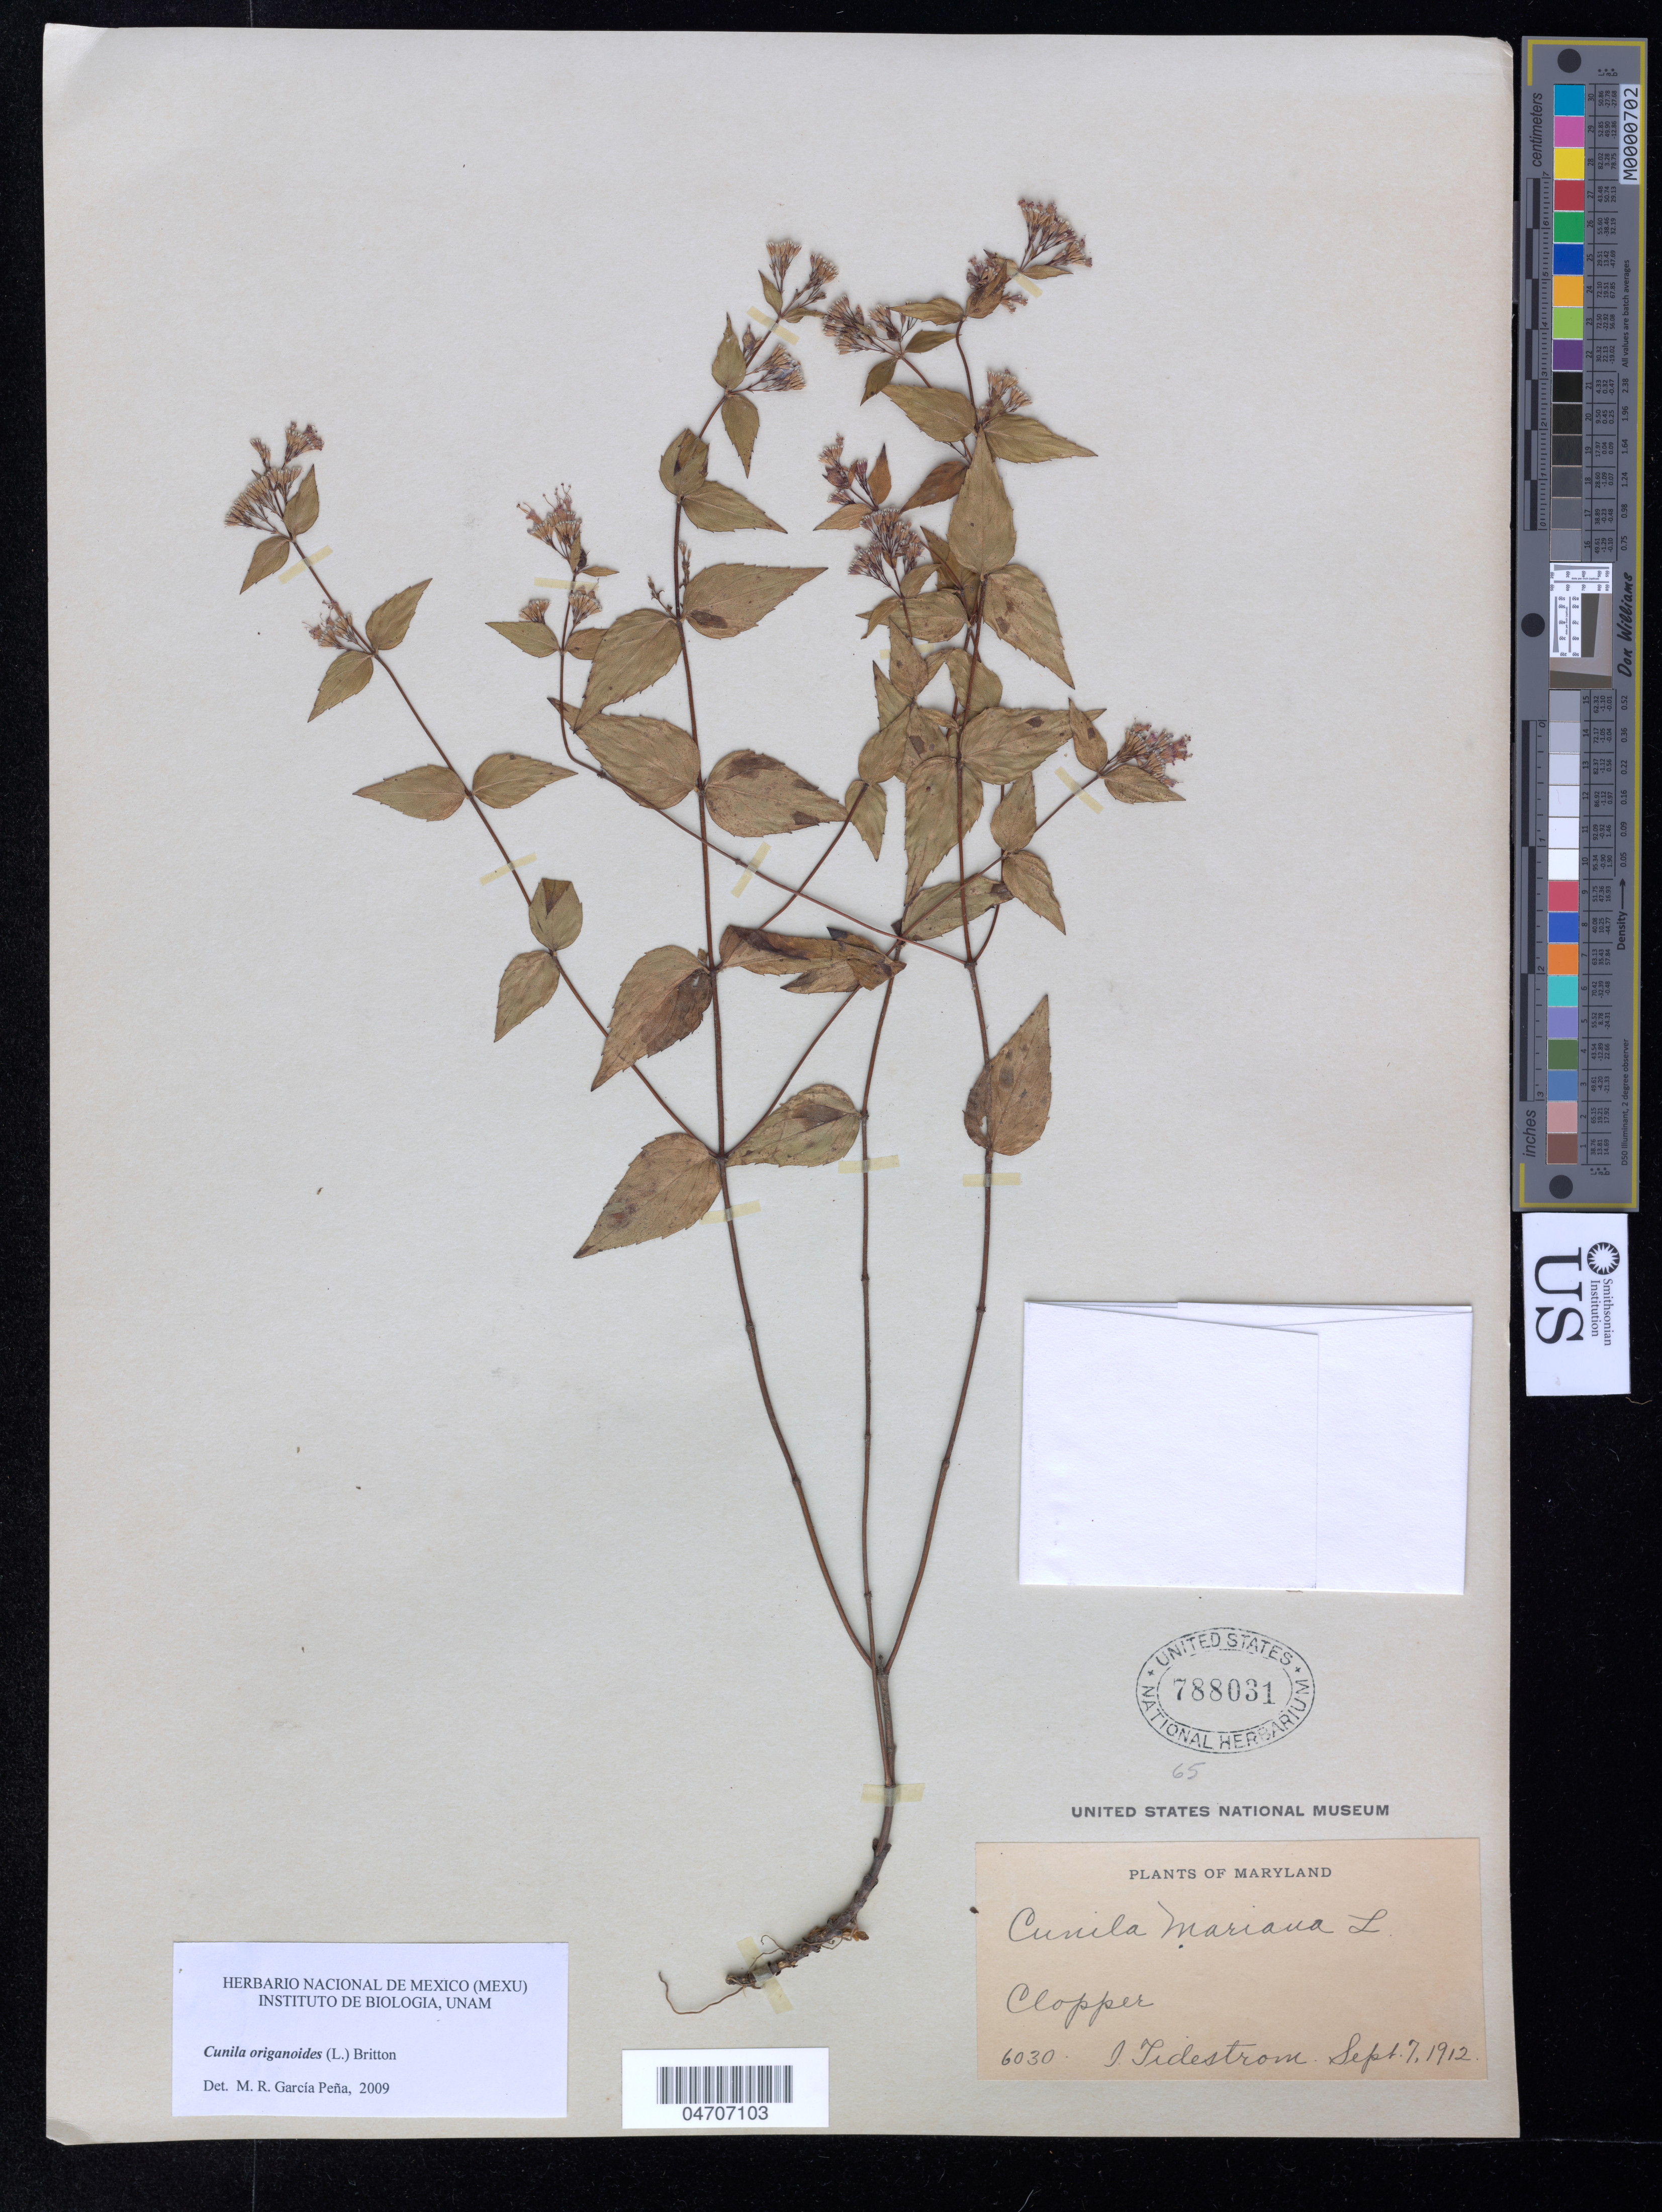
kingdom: Plantae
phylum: Tracheophyta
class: Magnoliopsida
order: Lamiales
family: Lamiaceae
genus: Cunila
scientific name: Cunila origanoides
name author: (L.) Britton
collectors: I. F. Tidestrom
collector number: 6030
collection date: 1912-09-07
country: United States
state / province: Maryland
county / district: Montgomery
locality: Clopper.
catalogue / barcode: US 788031